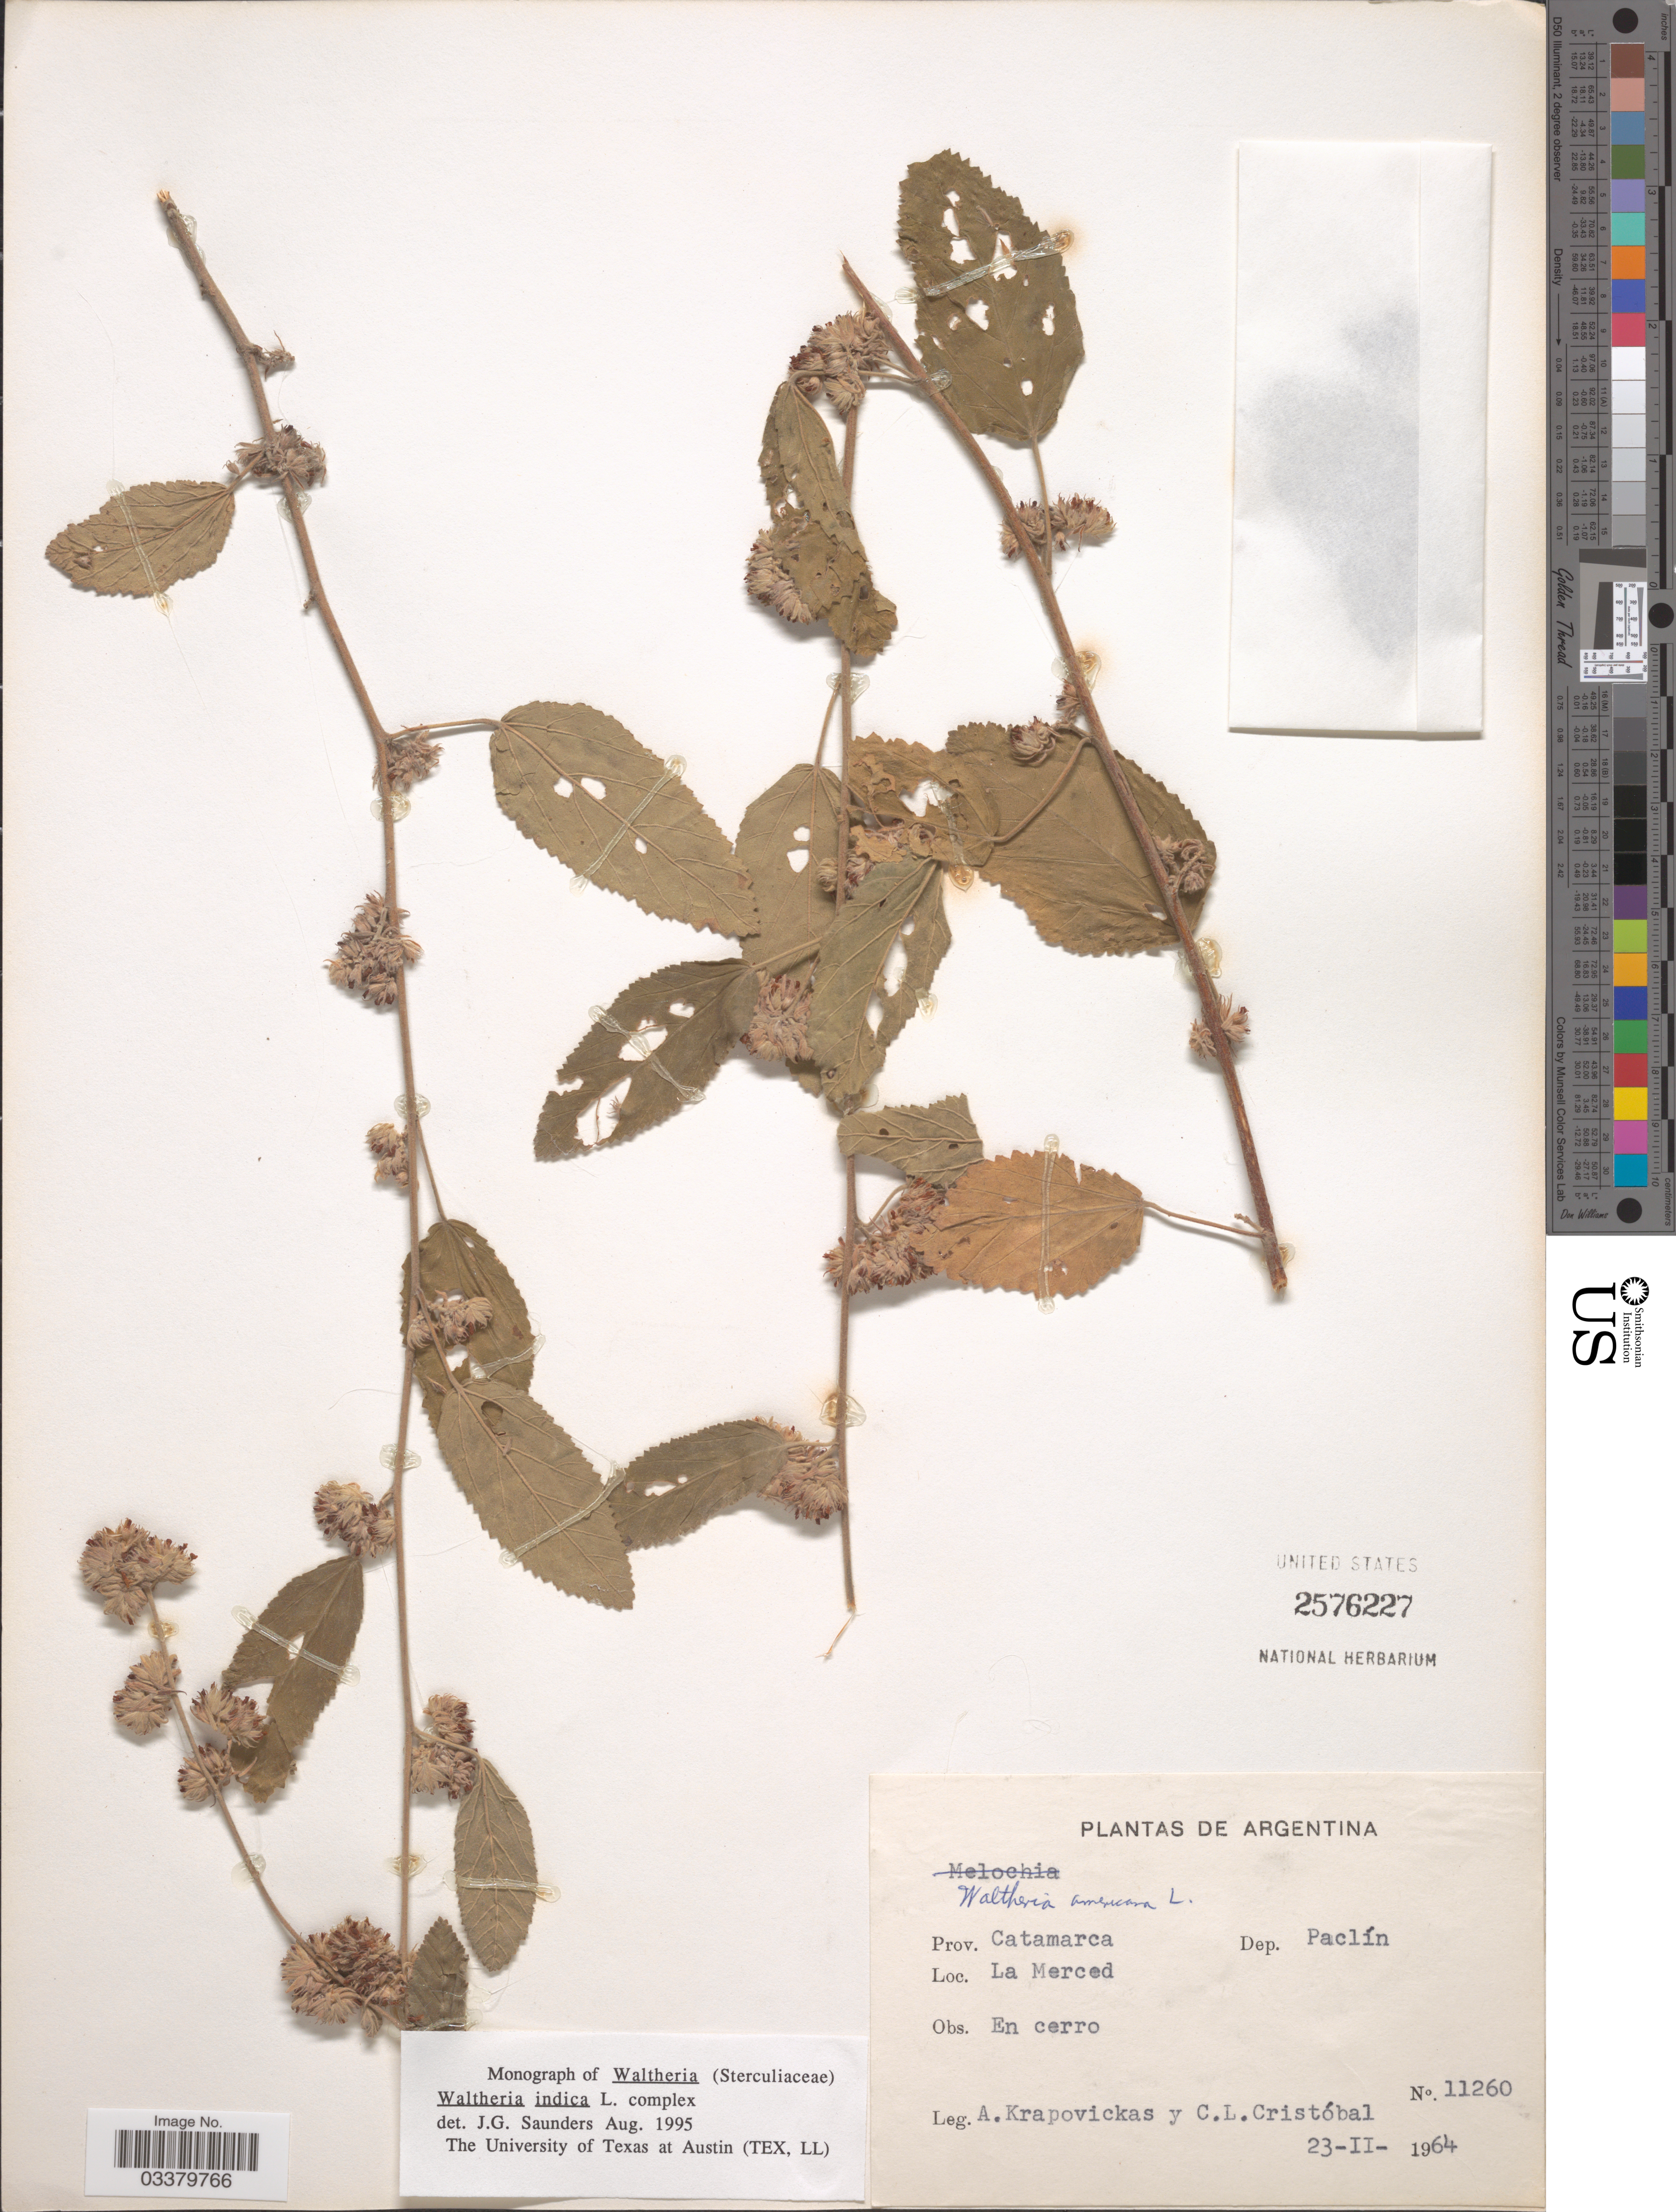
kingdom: Plantae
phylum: Tracheophyta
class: Magnoliopsida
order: Malvales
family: Malvaceae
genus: Waltheria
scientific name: Waltheria indica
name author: L.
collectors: A. Krapovickas & C. L. Cristóbal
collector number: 11260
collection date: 1964-02-23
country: Argentina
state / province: Catamarca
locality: Dep. Paclín. La Merced.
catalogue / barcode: US 2576227